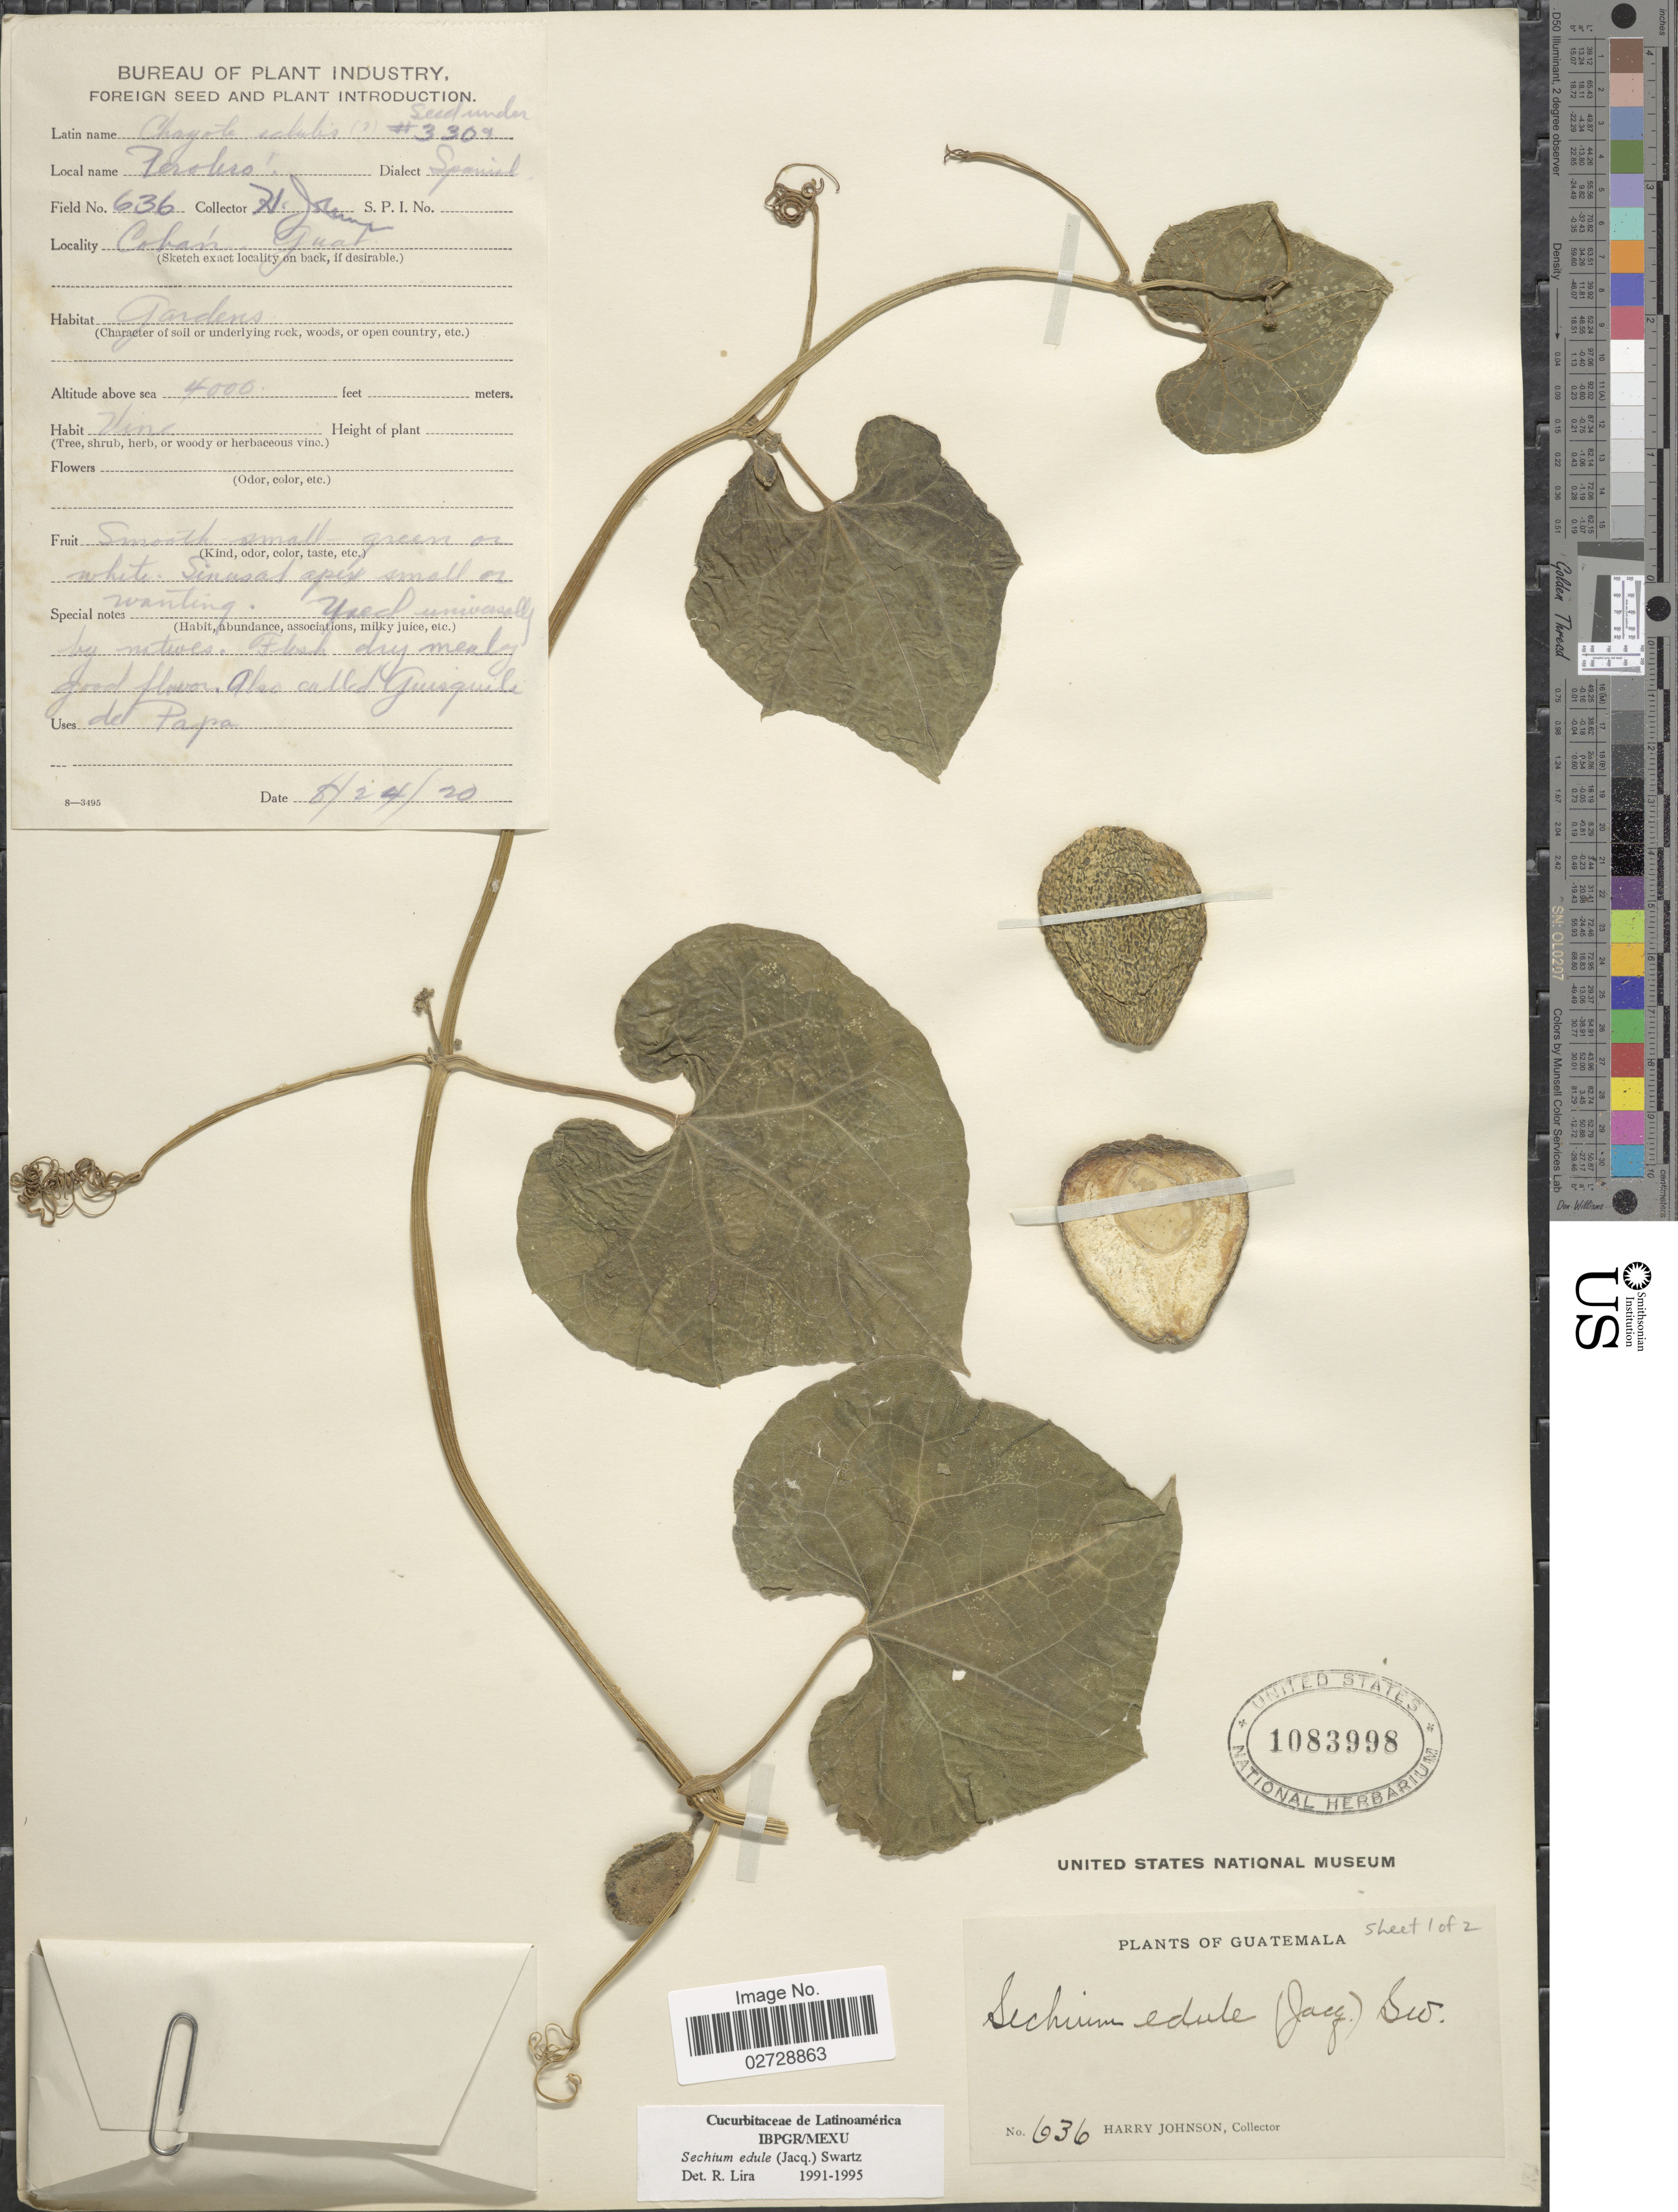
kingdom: Plantae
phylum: Tracheophyta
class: Magnoliopsida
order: Cucurbitales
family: Cucurbitaceae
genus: Sicyos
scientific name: Sicyos edulis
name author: Jacq.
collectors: H. Johnson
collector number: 636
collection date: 1920-08-24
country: Guatemala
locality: Cobán.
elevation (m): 1219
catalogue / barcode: US 1083998